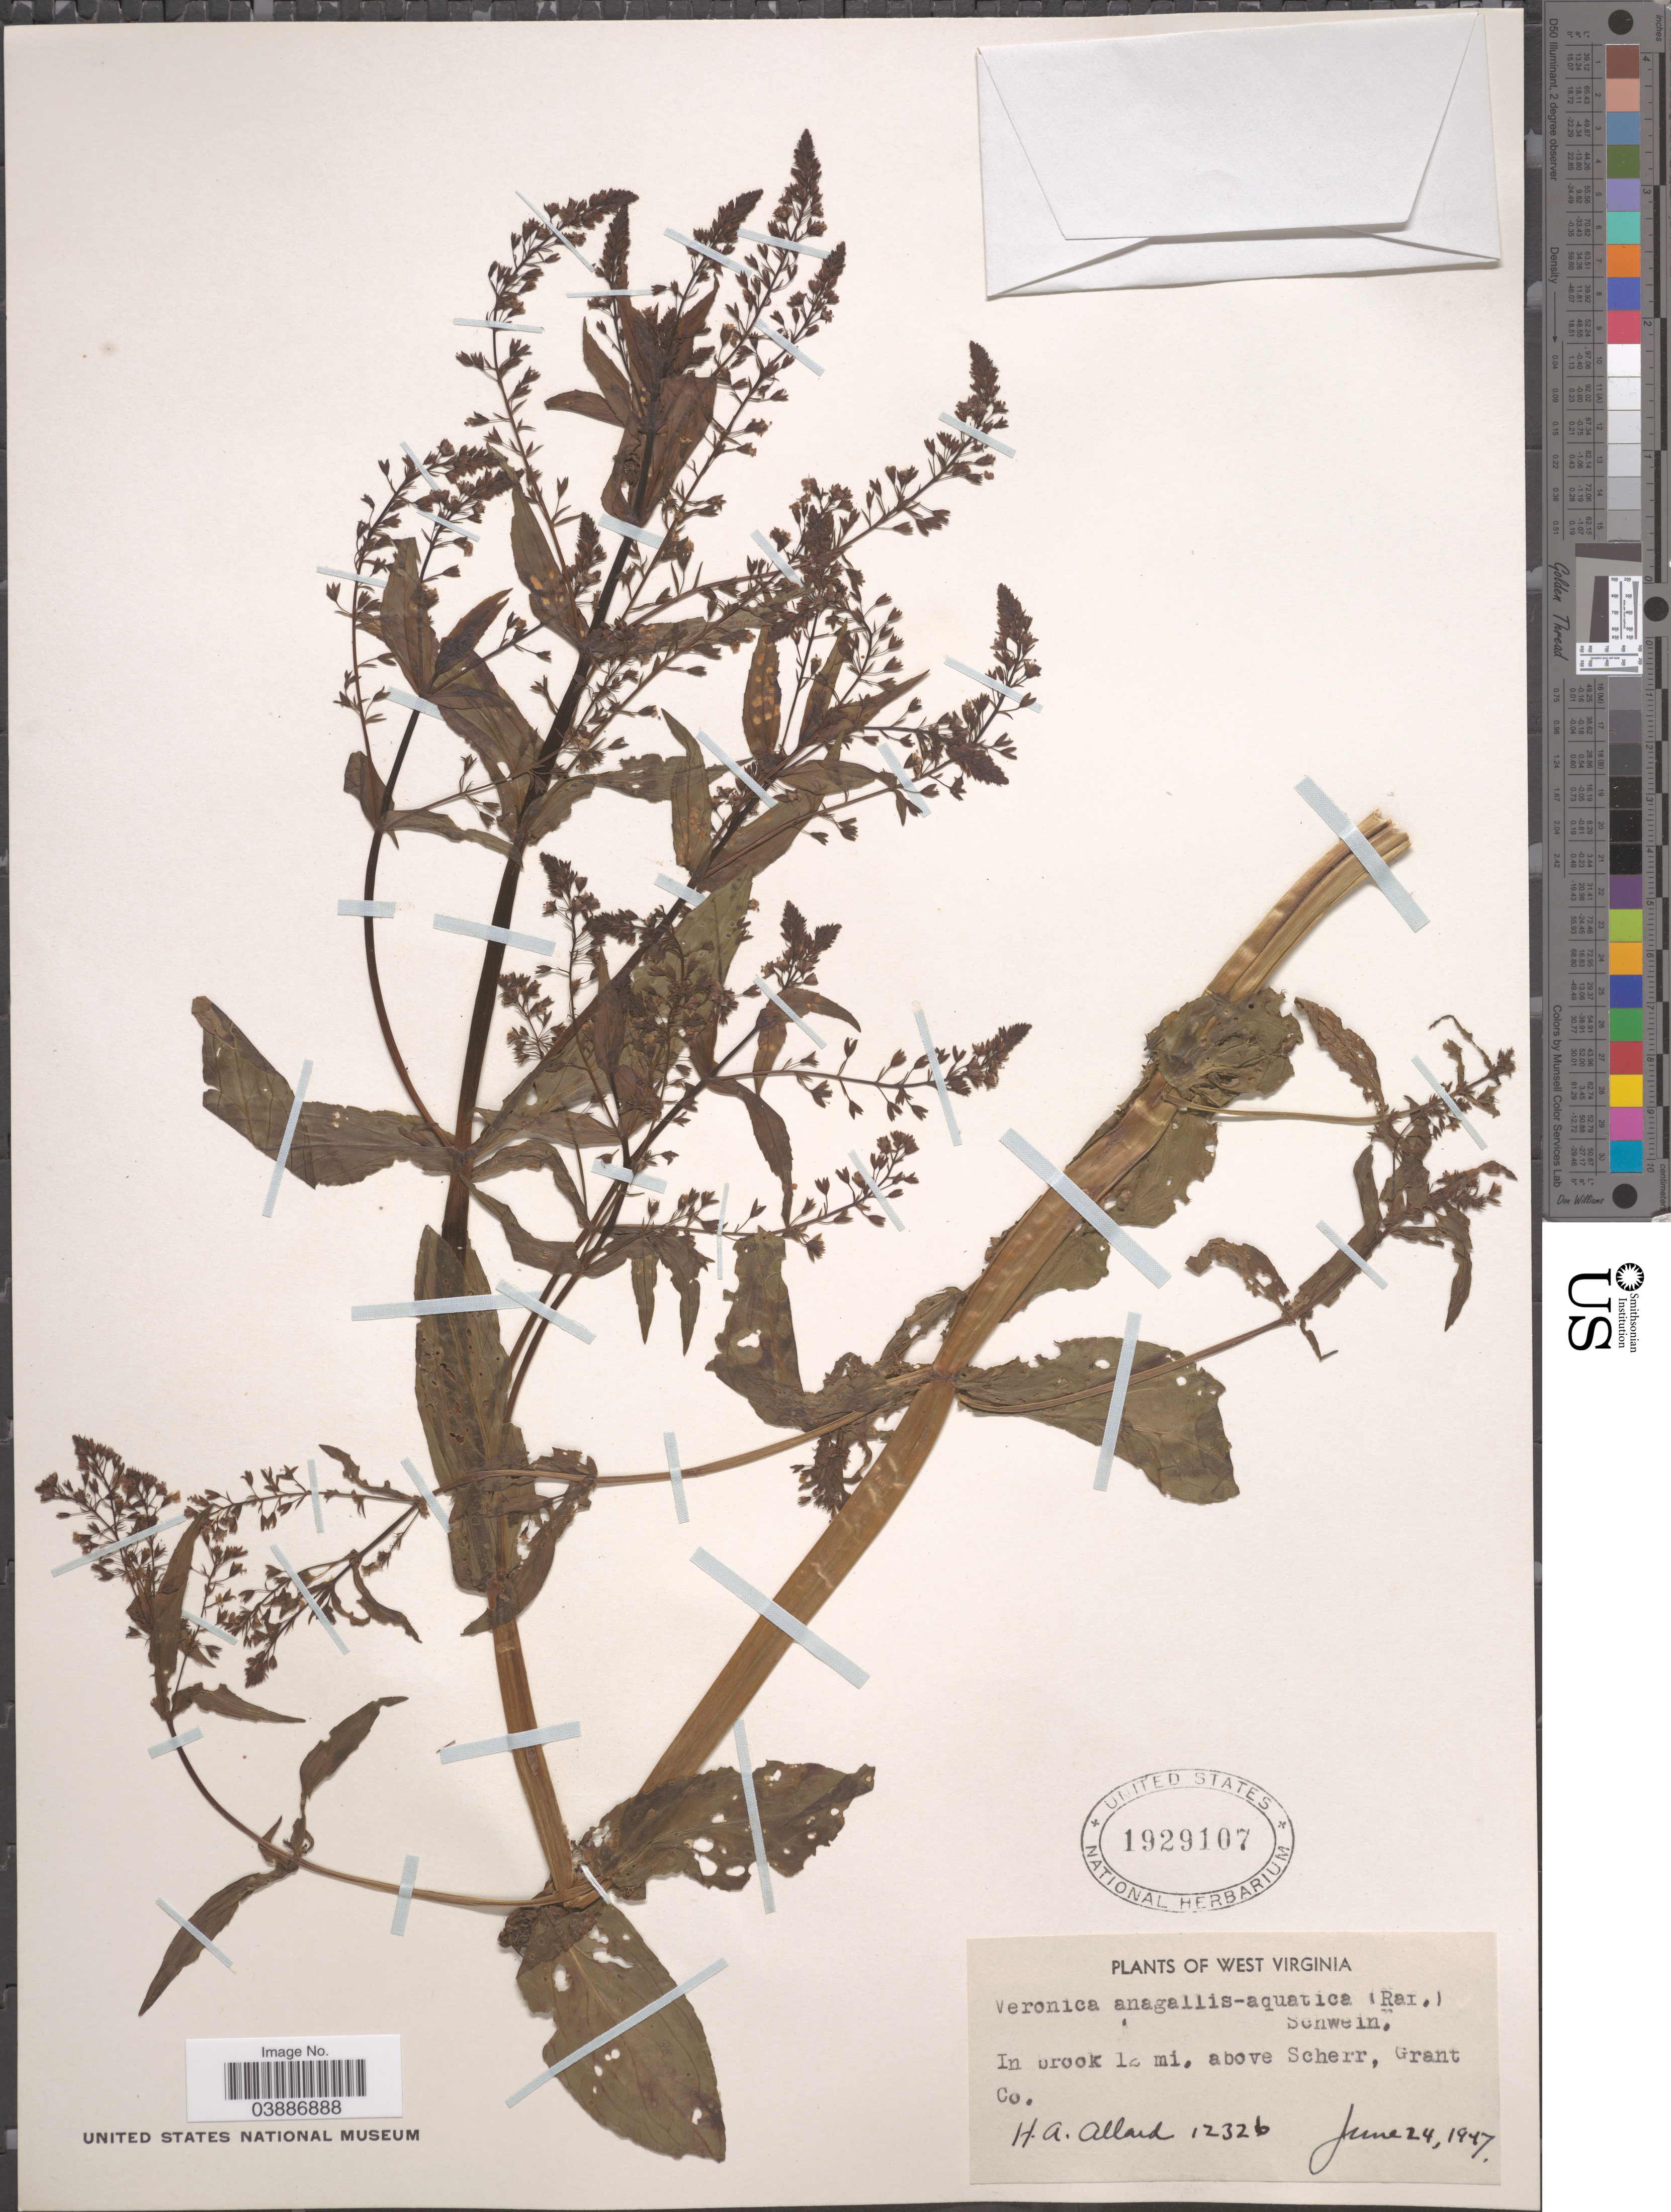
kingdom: Plantae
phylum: Tracheophyta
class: Magnoliopsida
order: Lamiales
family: Plantaginaceae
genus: Veronica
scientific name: Veronica anagallis-aquatica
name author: L.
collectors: H. A. Allard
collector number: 12326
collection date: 1947-06-24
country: United States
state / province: West Virginia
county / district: Grant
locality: In brook 12 mi. above Scherr, Grant Co.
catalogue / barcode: US 1929107